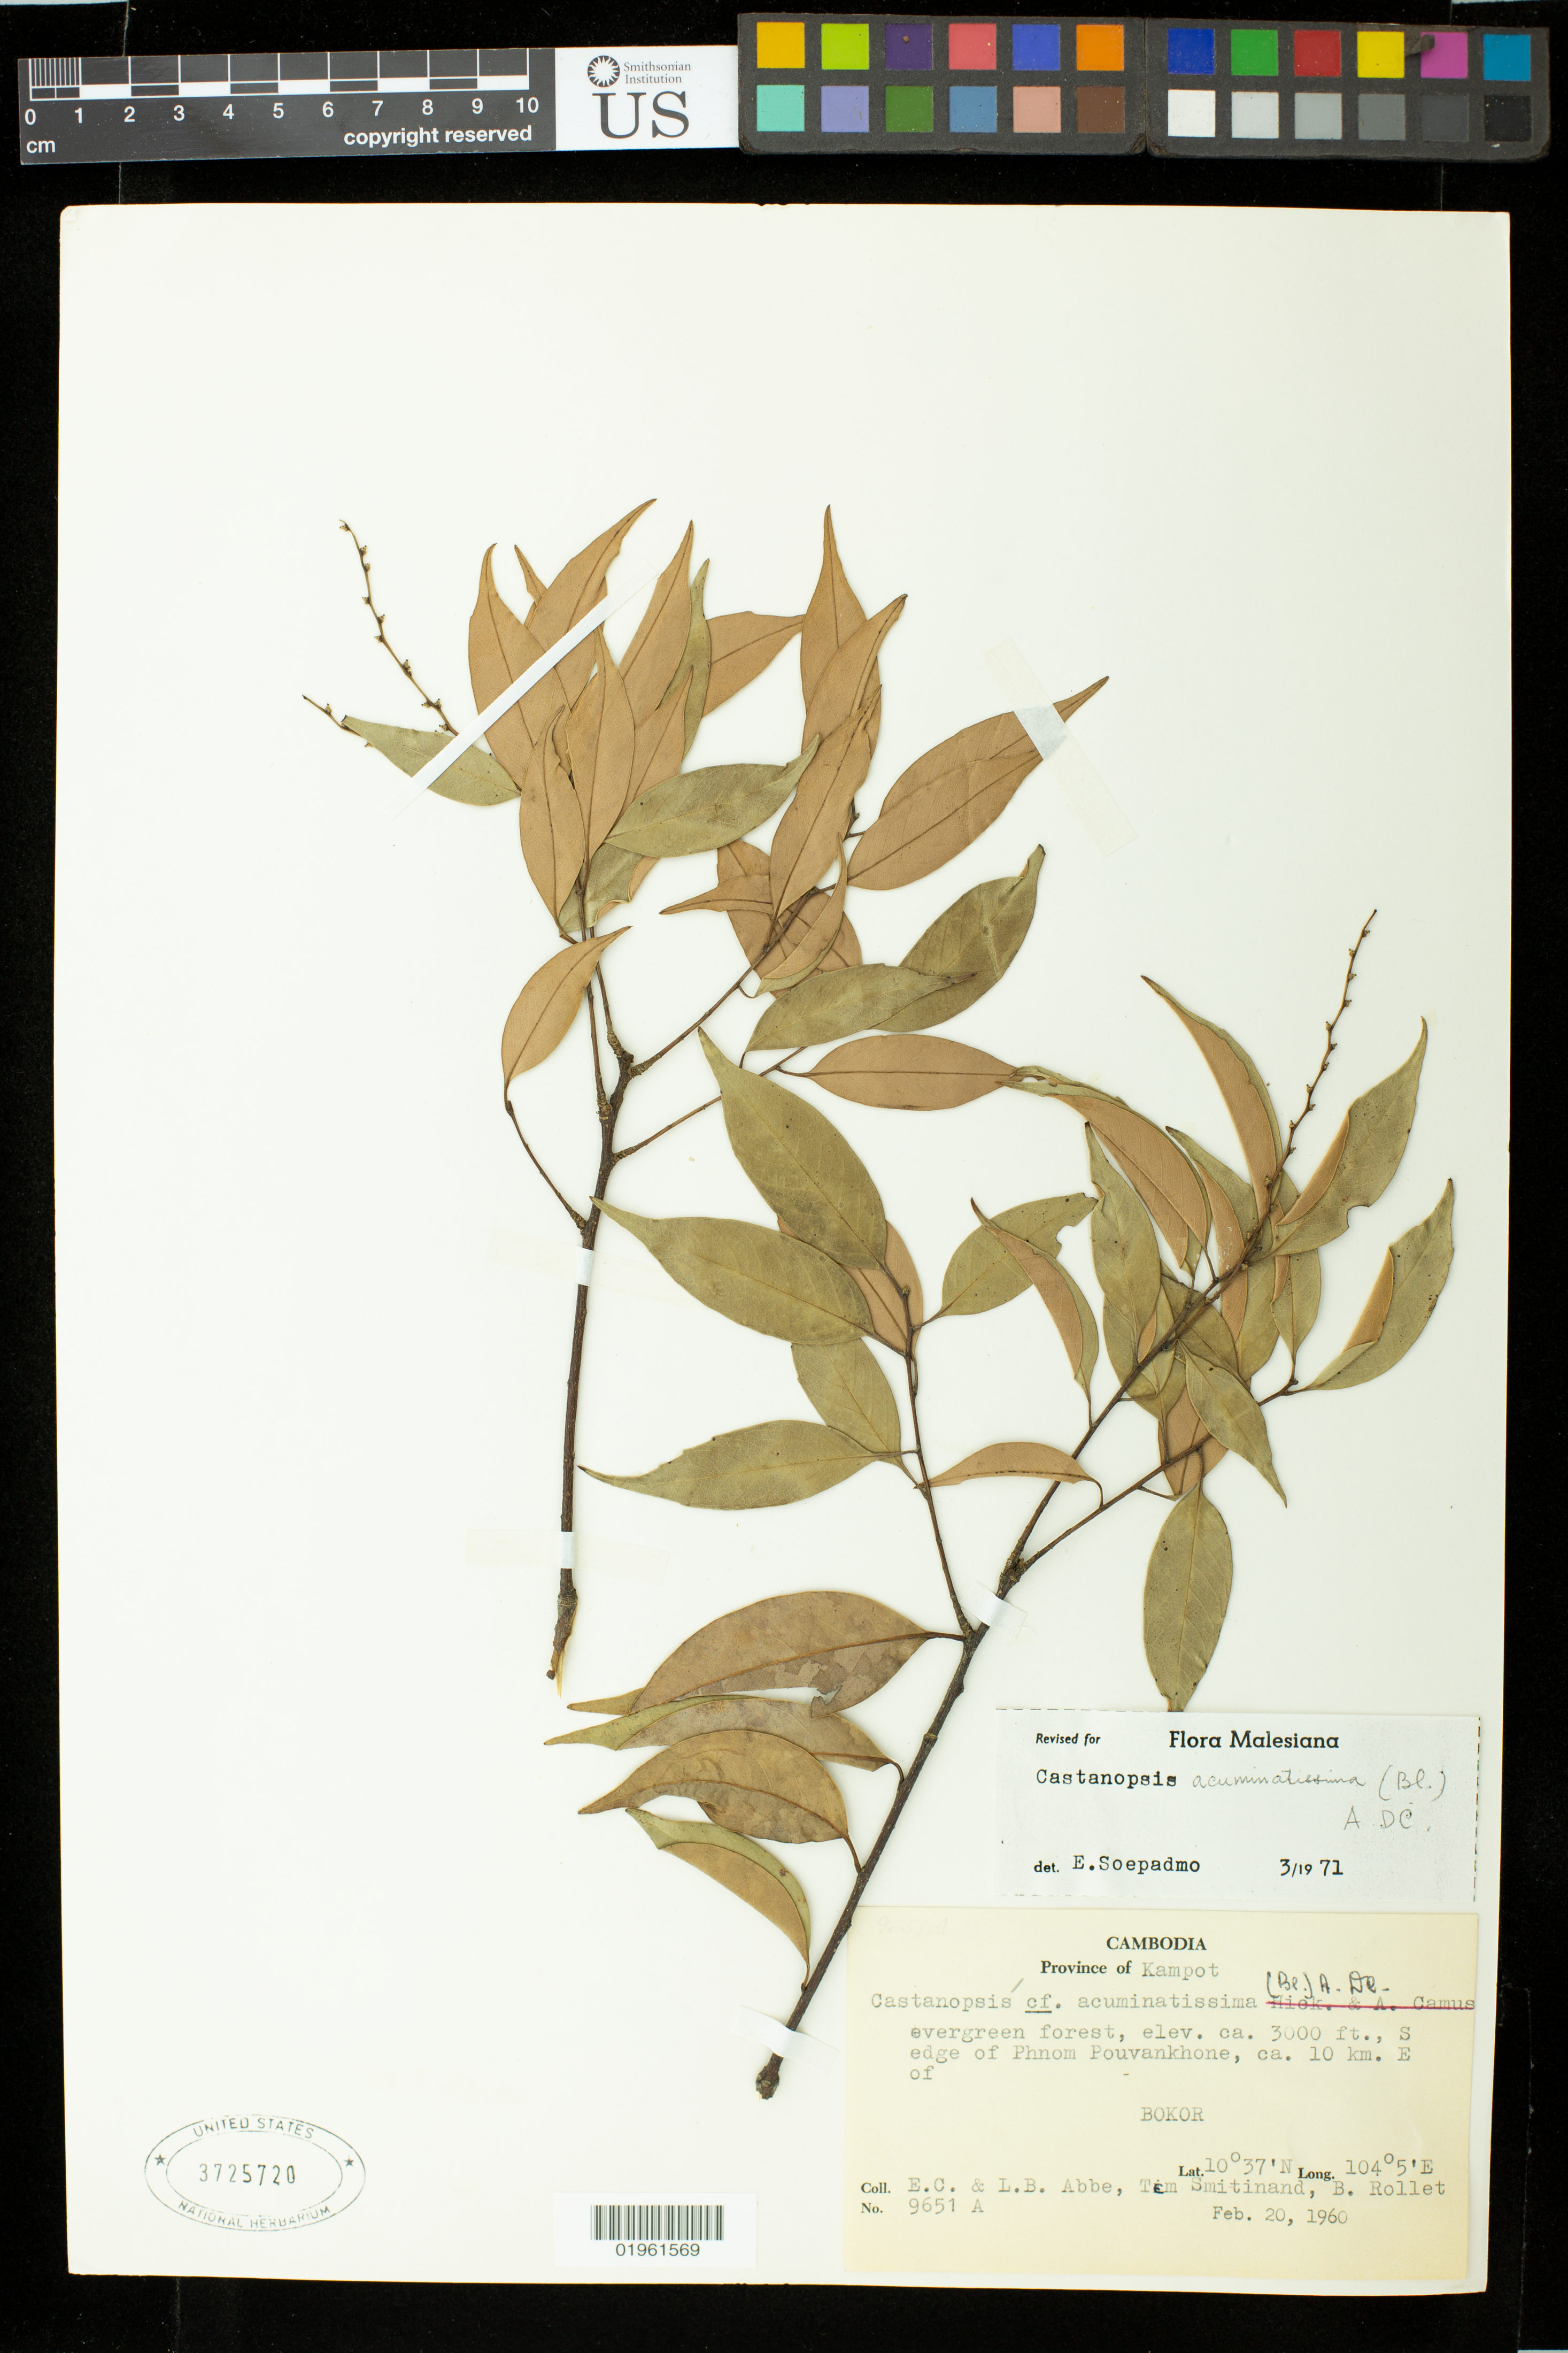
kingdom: Plantae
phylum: Tracheophyta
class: Magnoliopsida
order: Fagales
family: Fagaceae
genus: Castanopsis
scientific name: Castanopsis acuminatissima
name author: (Blume) A. DC.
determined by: Soepadmo, E.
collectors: E. C. Abbe, L. B. Abbe, T. Smitinand & B. Rollet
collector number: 9651A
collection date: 1960-02-20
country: Cambodia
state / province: Kâmpât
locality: Cambodia, Province of Kampot. S. edge of Phnom Pouvankhone , ca. 10 km E. of Bokor.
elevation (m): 914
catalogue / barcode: US 3725720